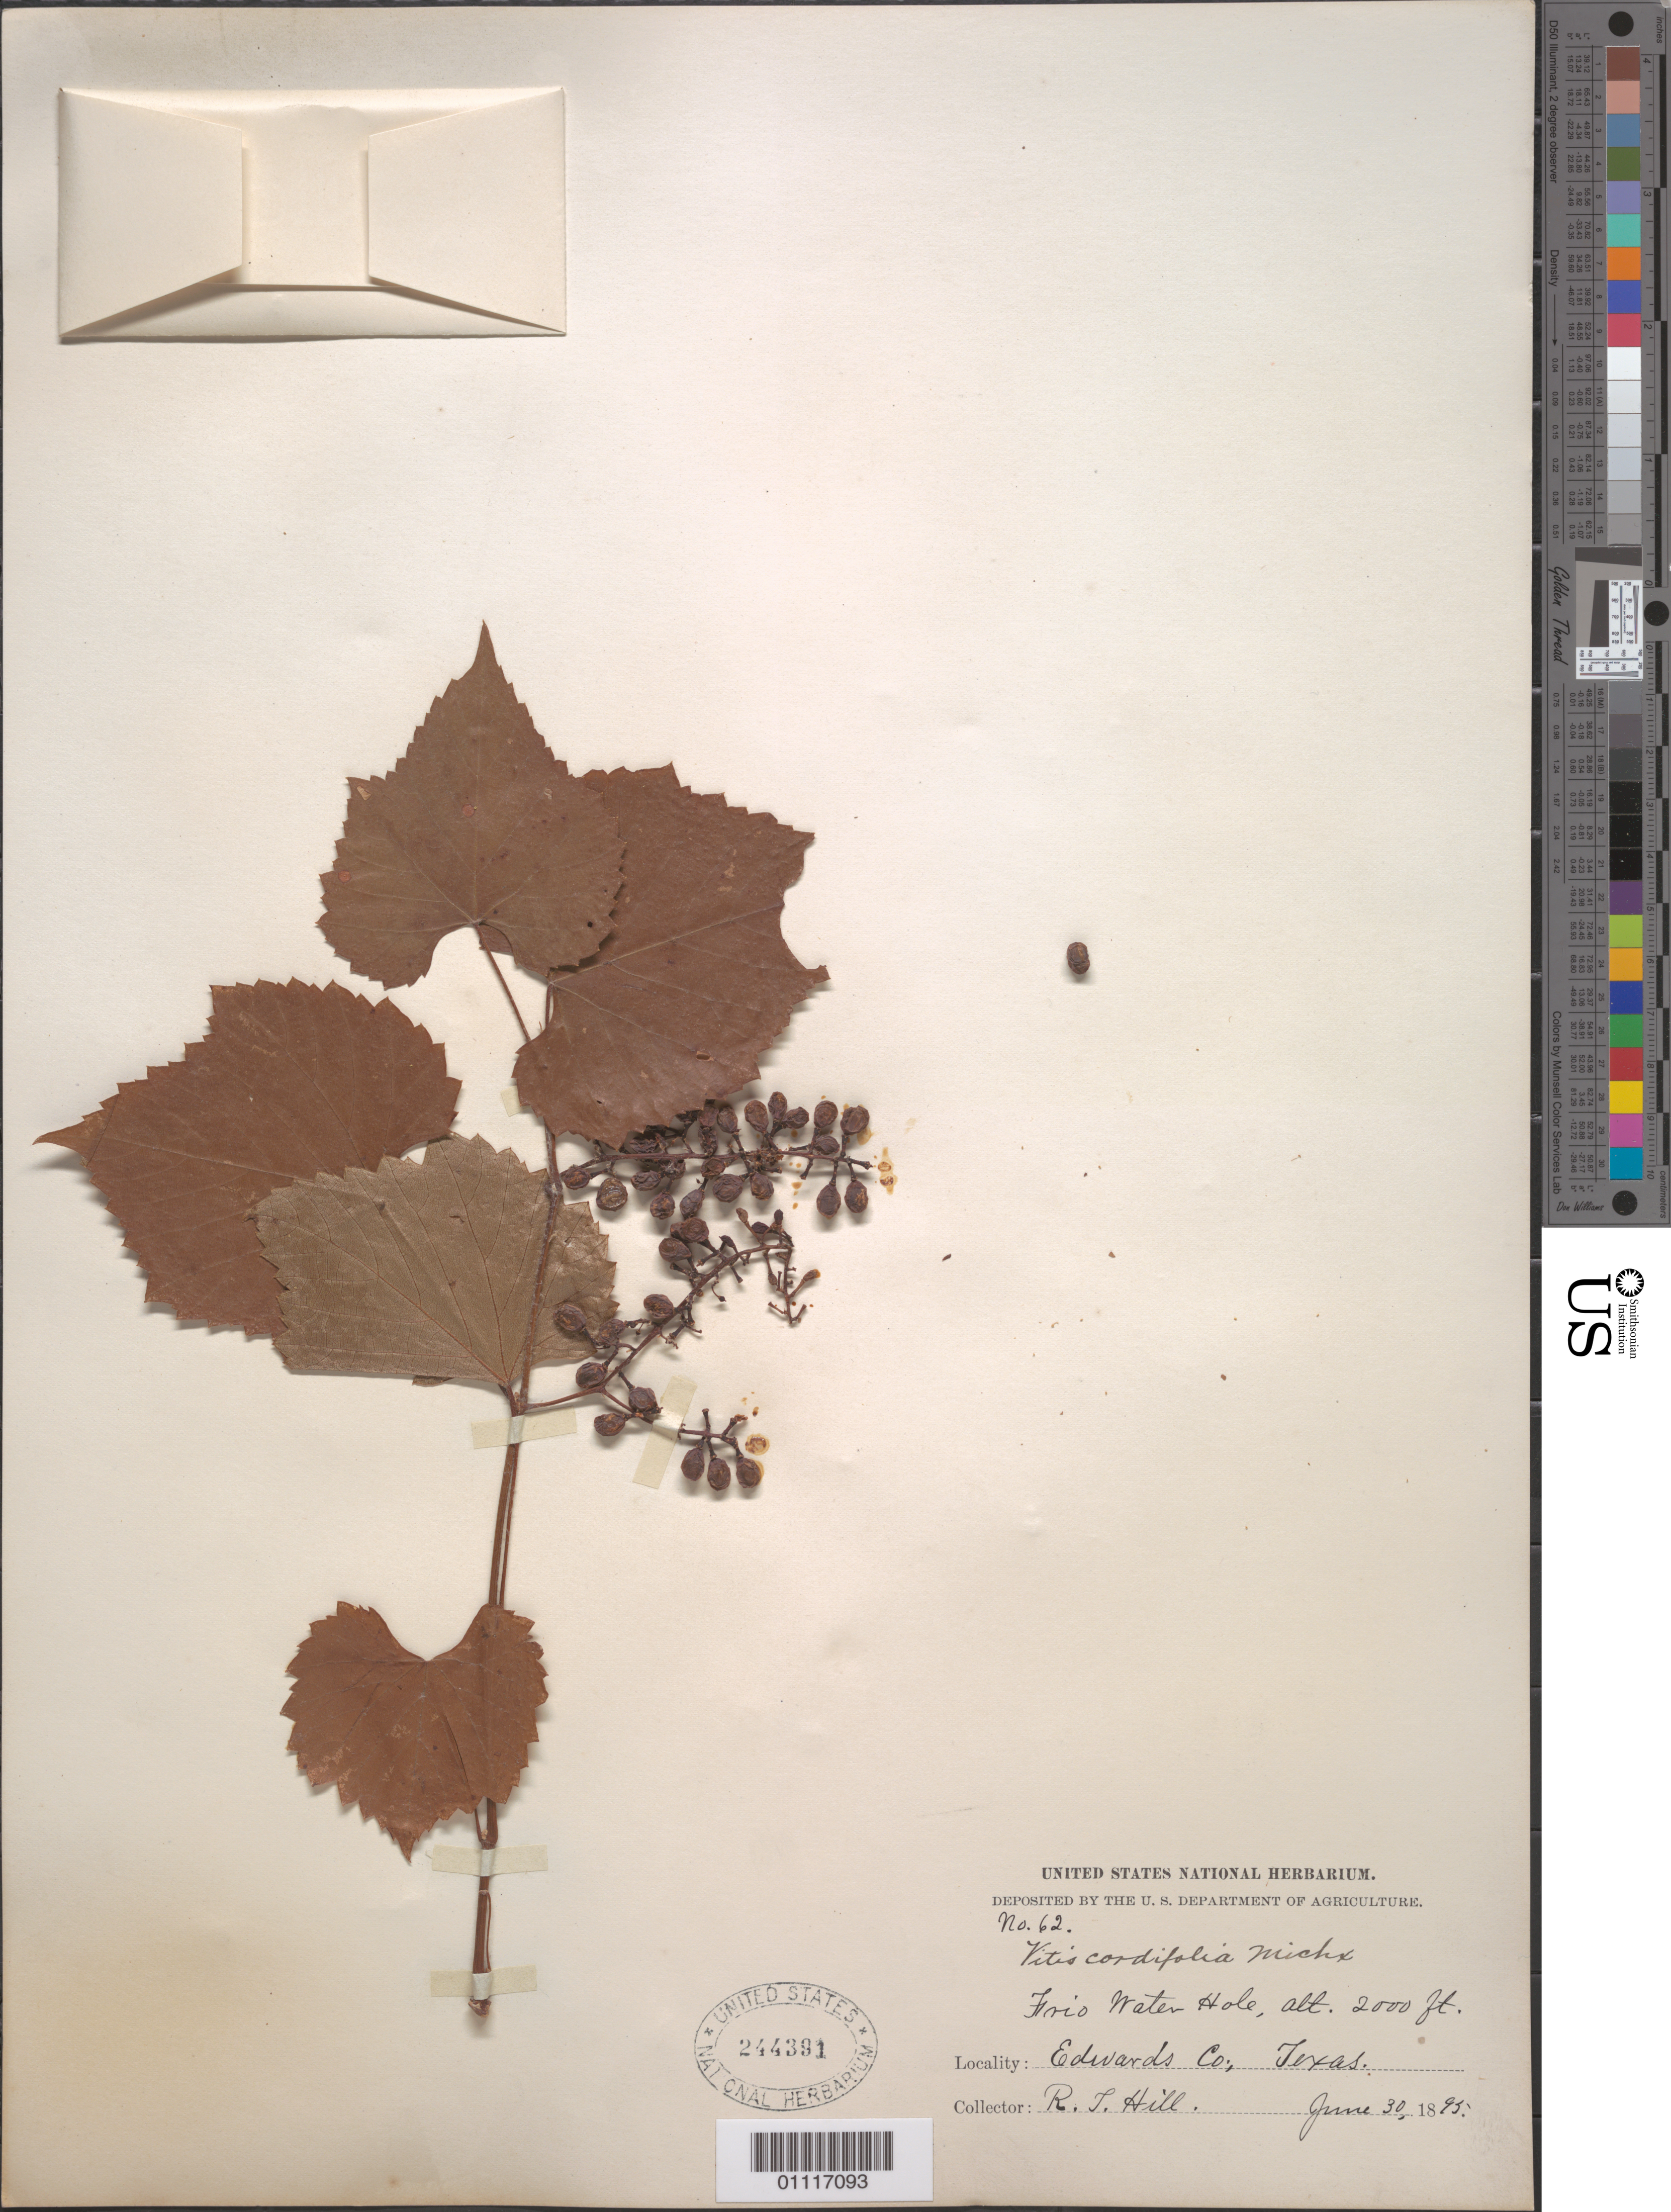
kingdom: Plantae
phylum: Tracheophyta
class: Magnoliopsida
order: Vitales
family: Vitaceae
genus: Vitis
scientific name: Vitis cordifolia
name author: Michx.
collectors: R. Hill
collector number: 62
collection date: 1895-06-30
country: United States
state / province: Texas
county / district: Edwards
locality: Frio Water Hole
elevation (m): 610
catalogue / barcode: US 244391